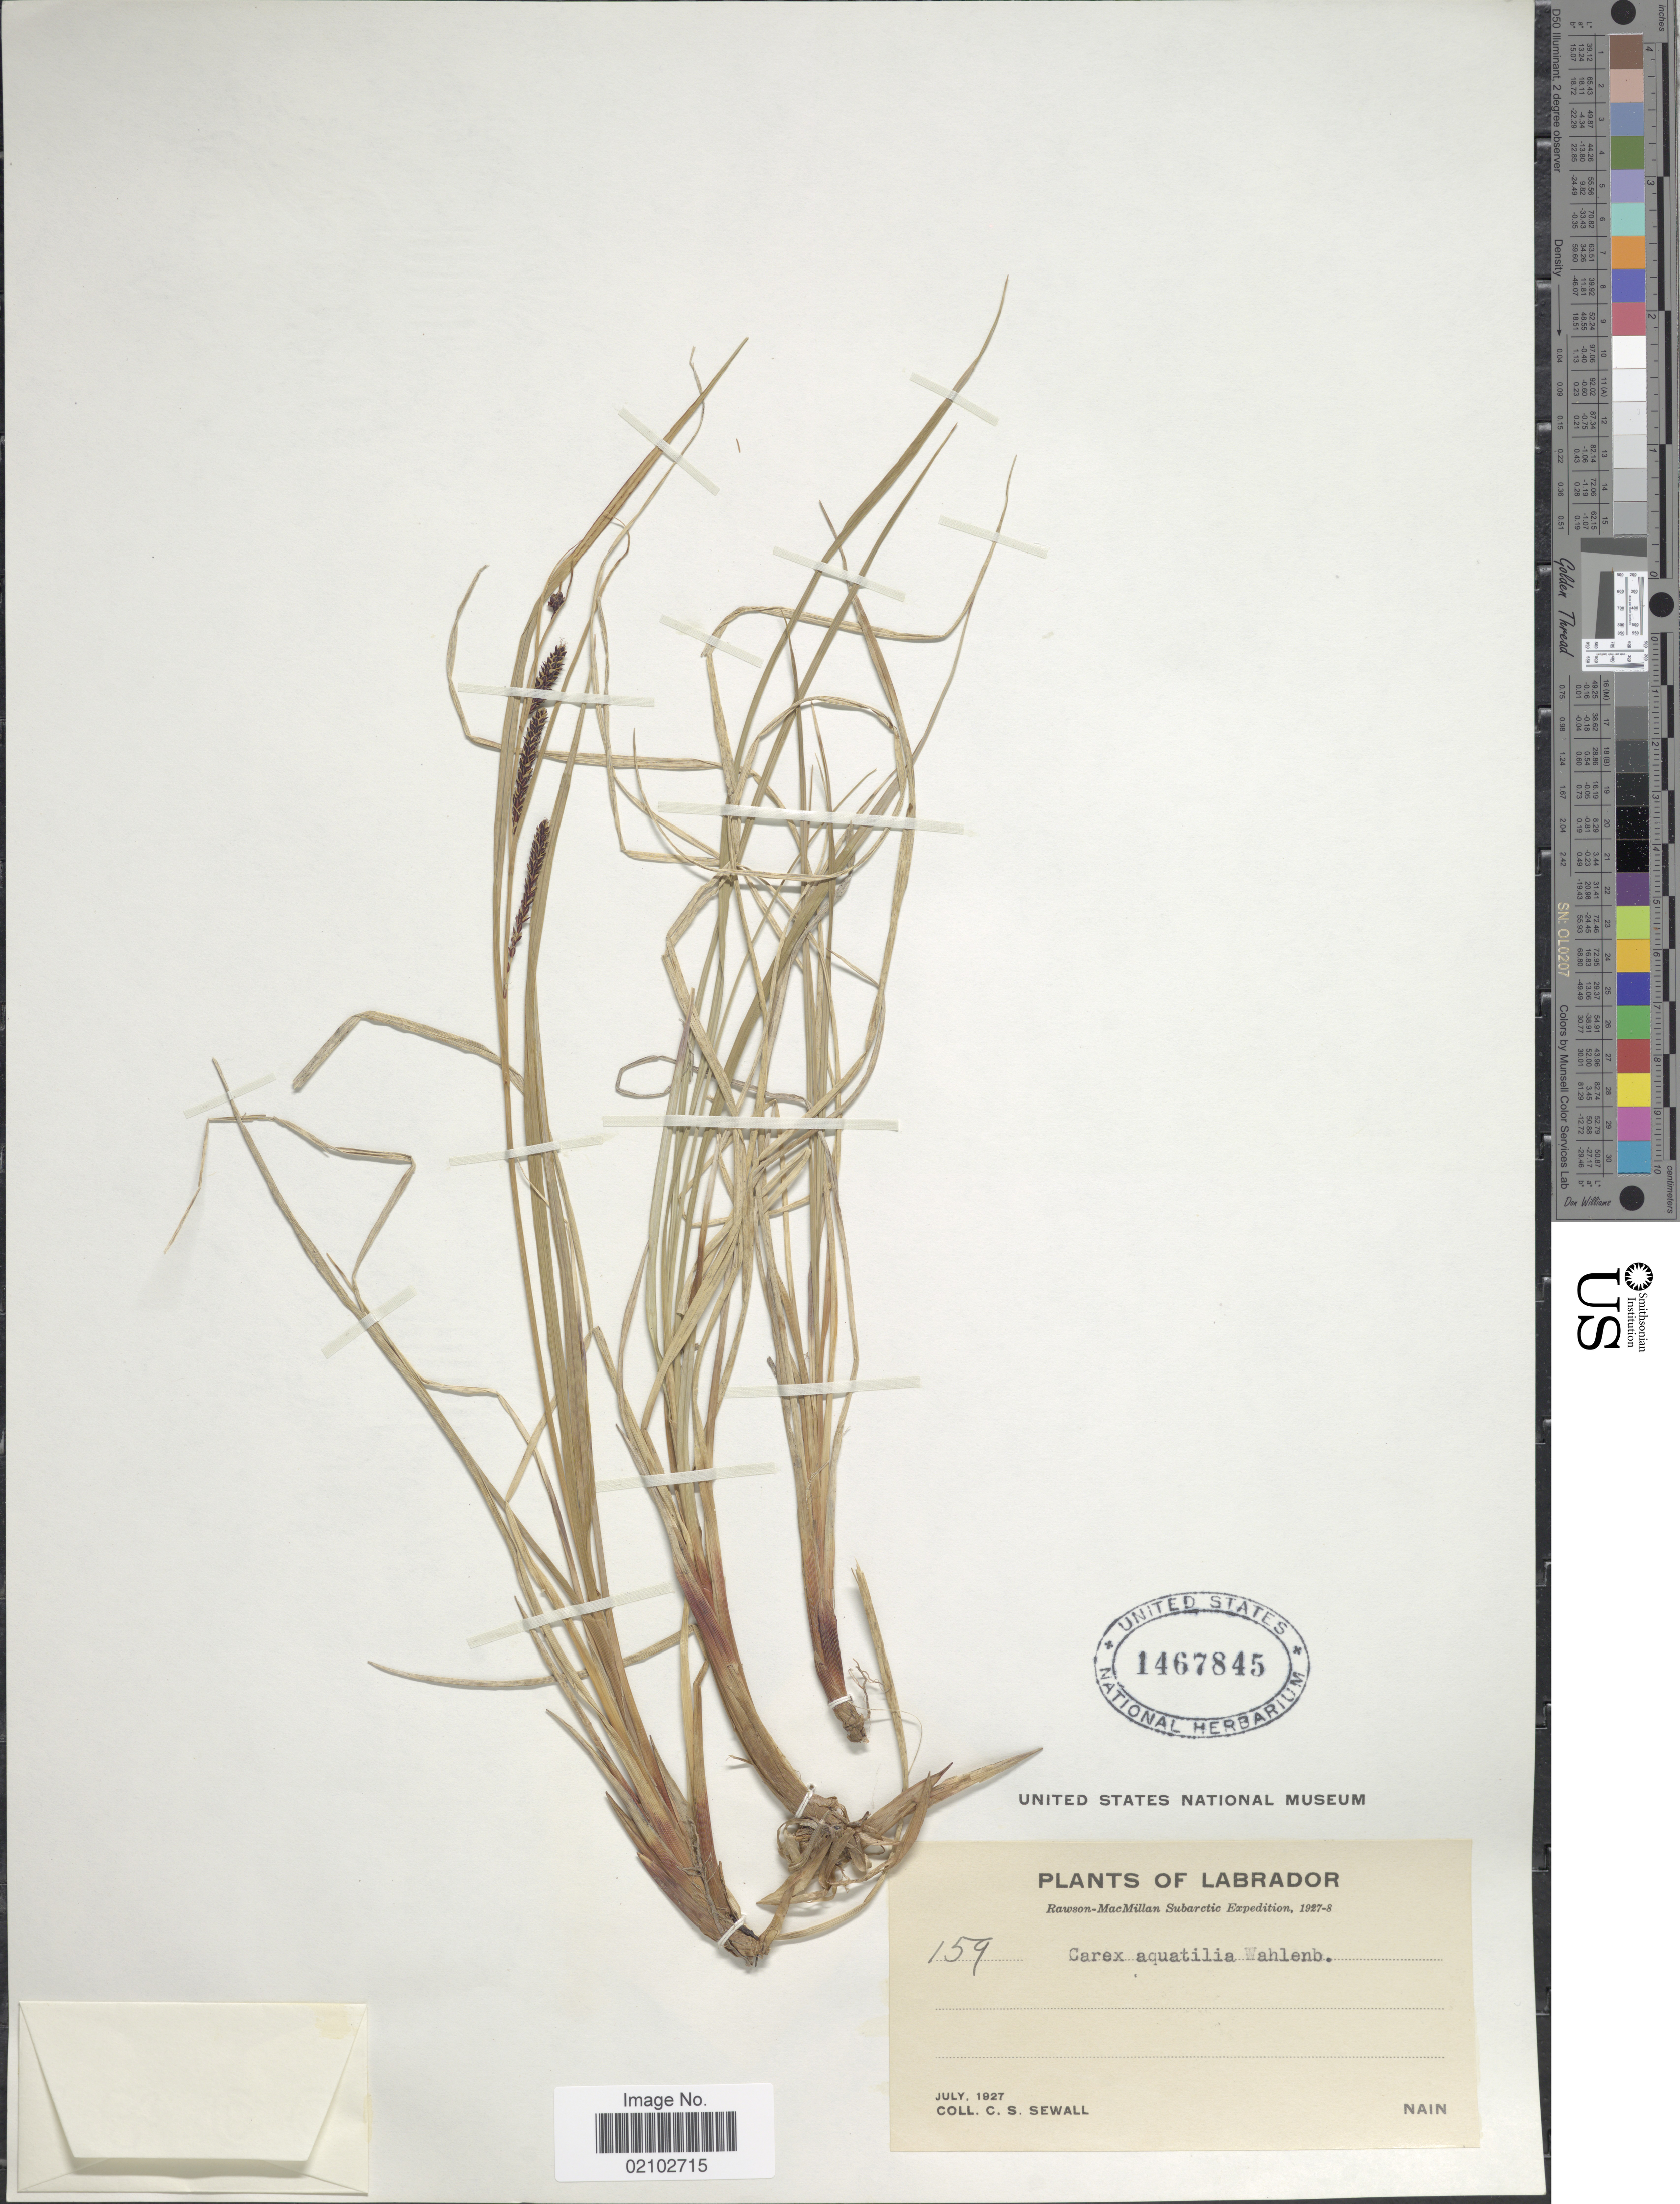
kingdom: Plantae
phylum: Tracheophyta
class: Liliopsida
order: Poales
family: Cyperaceae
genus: Carex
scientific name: Carex aquatilis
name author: Wahlenb.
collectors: C. Sewall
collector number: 159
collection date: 1927-07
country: Canada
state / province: Newfoundland and Labrador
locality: Labrador, Nain.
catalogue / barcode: US 1467845